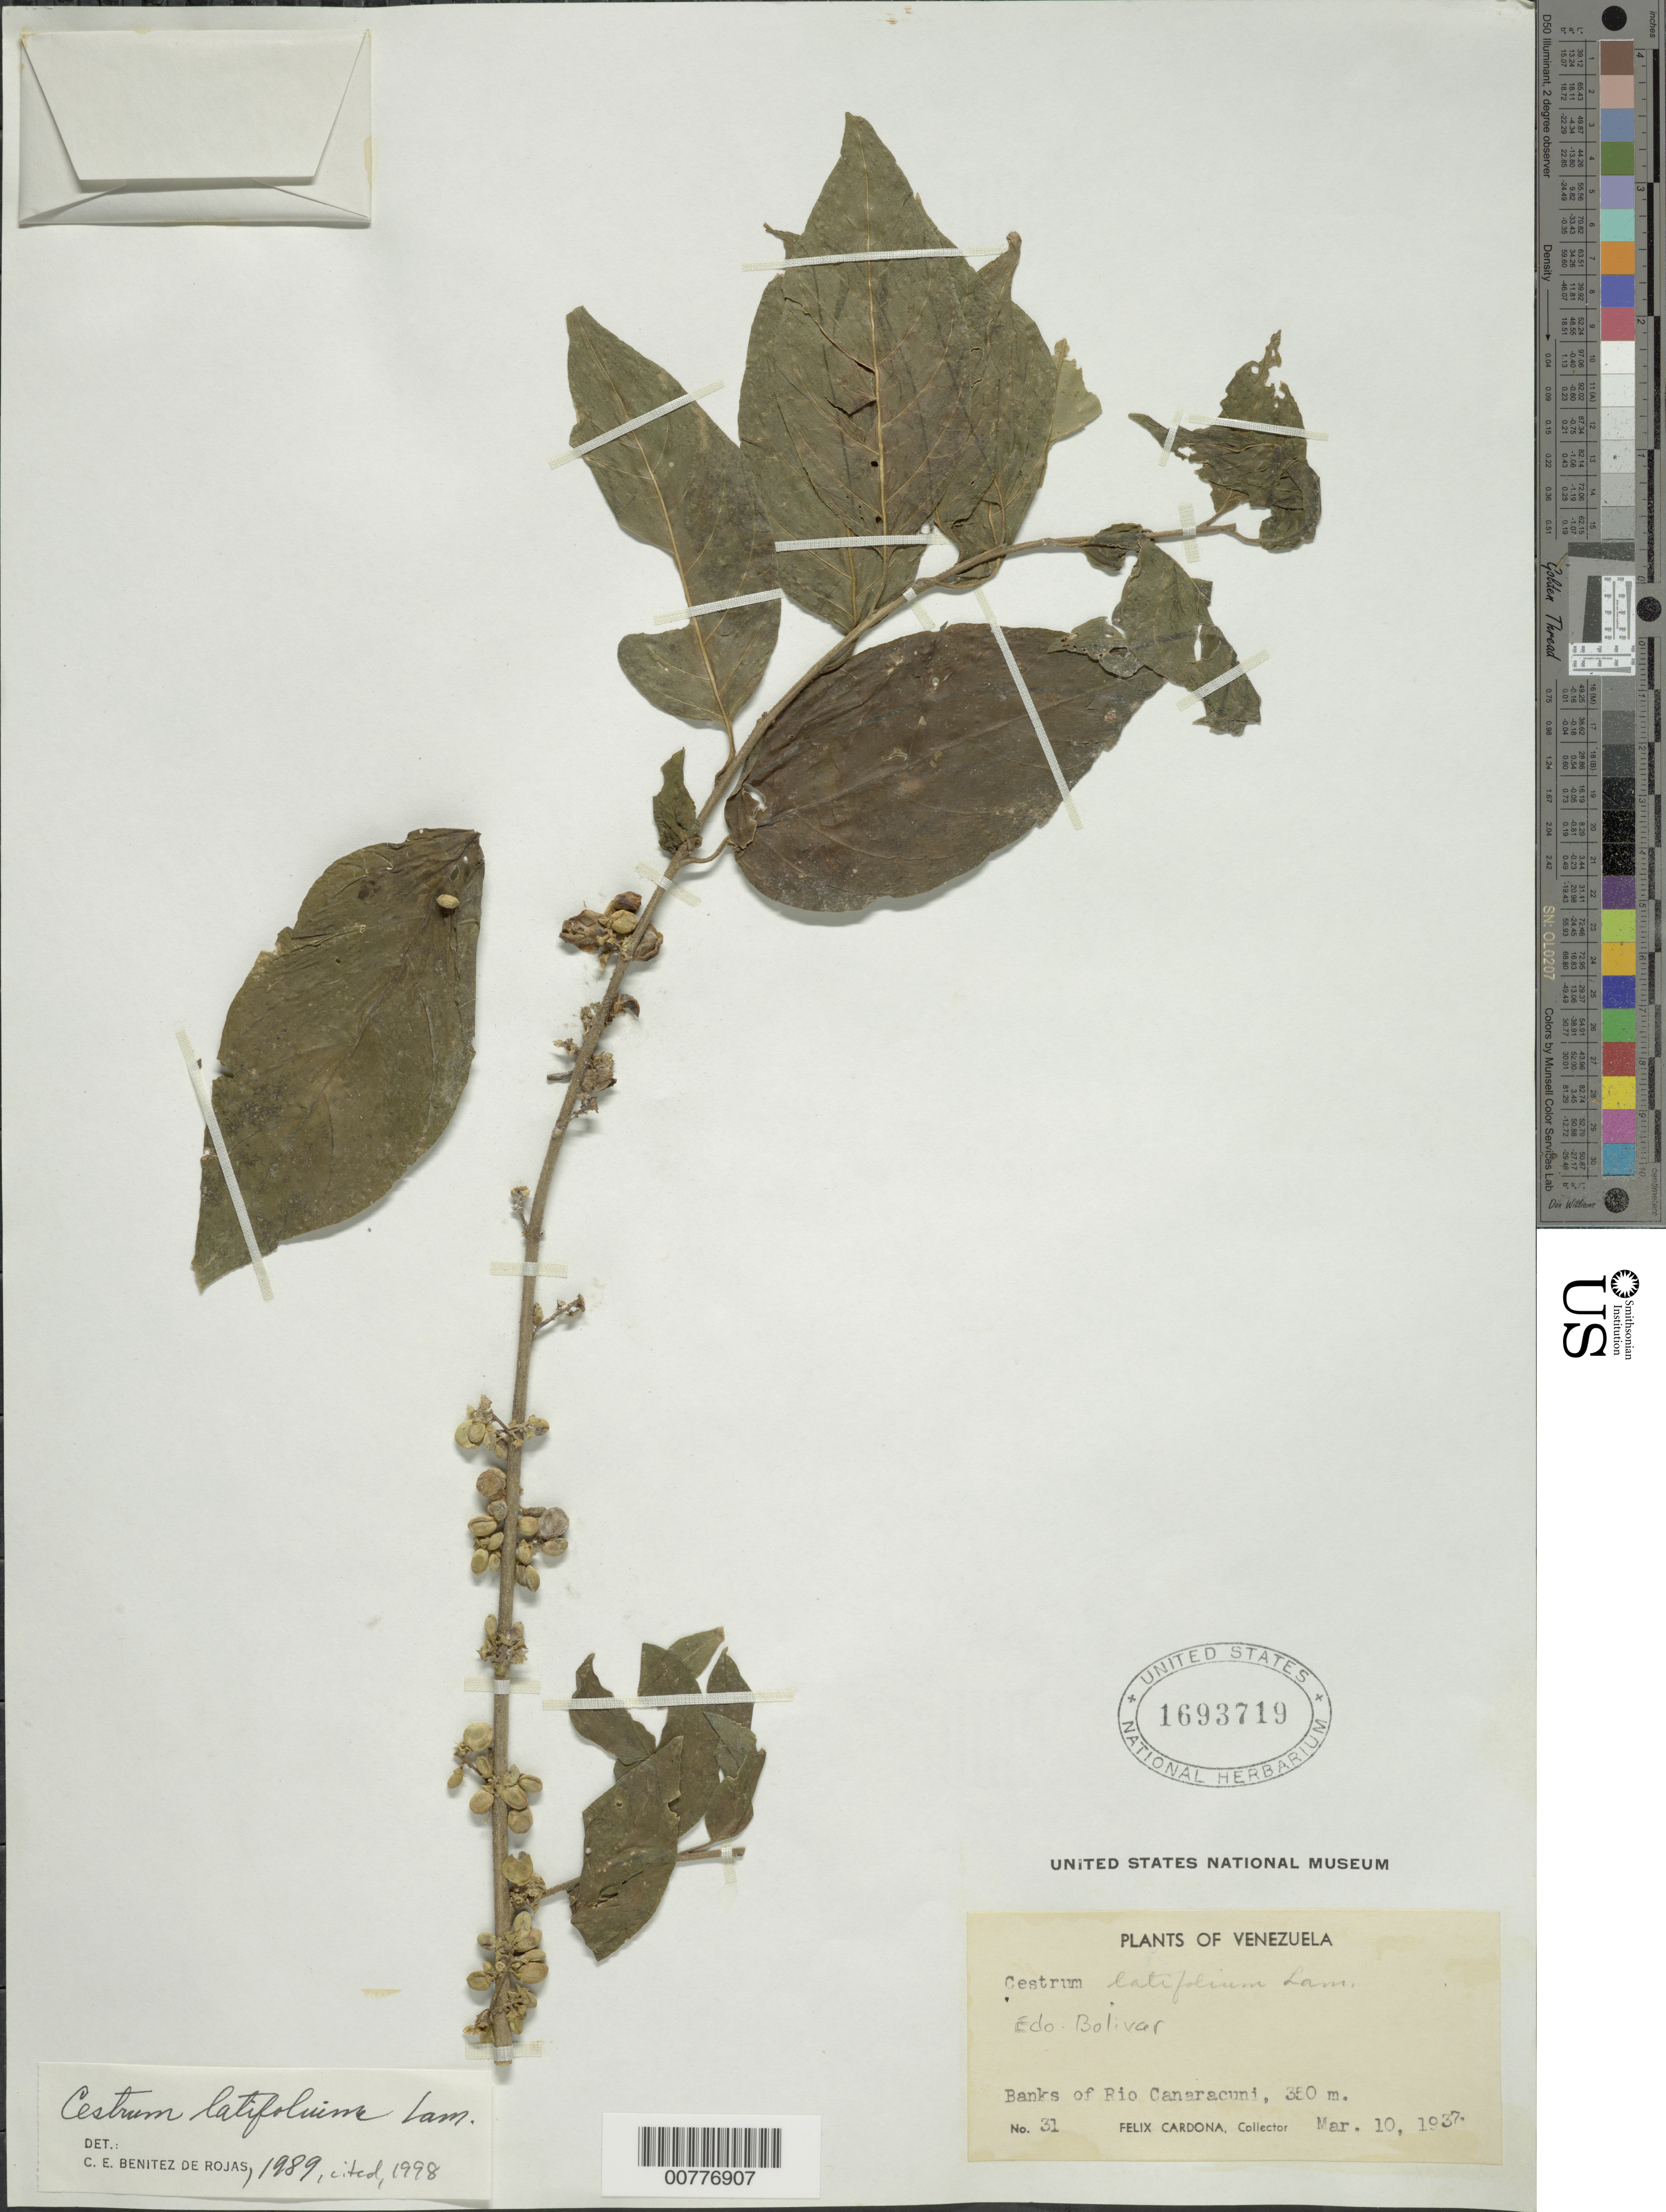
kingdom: Plantae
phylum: Tracheophyta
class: Magnoliopsida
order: Solanales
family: Solanaceae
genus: Cestrum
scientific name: Cestrum latifolium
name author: Lam.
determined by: Benítez, C. E.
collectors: F. Cardona Puig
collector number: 31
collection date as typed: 10-Mar-37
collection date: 1937-03-10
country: Venezuela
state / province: Bolívar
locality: Río Canaracuni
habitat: Riverbank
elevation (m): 350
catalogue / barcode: US 1693719